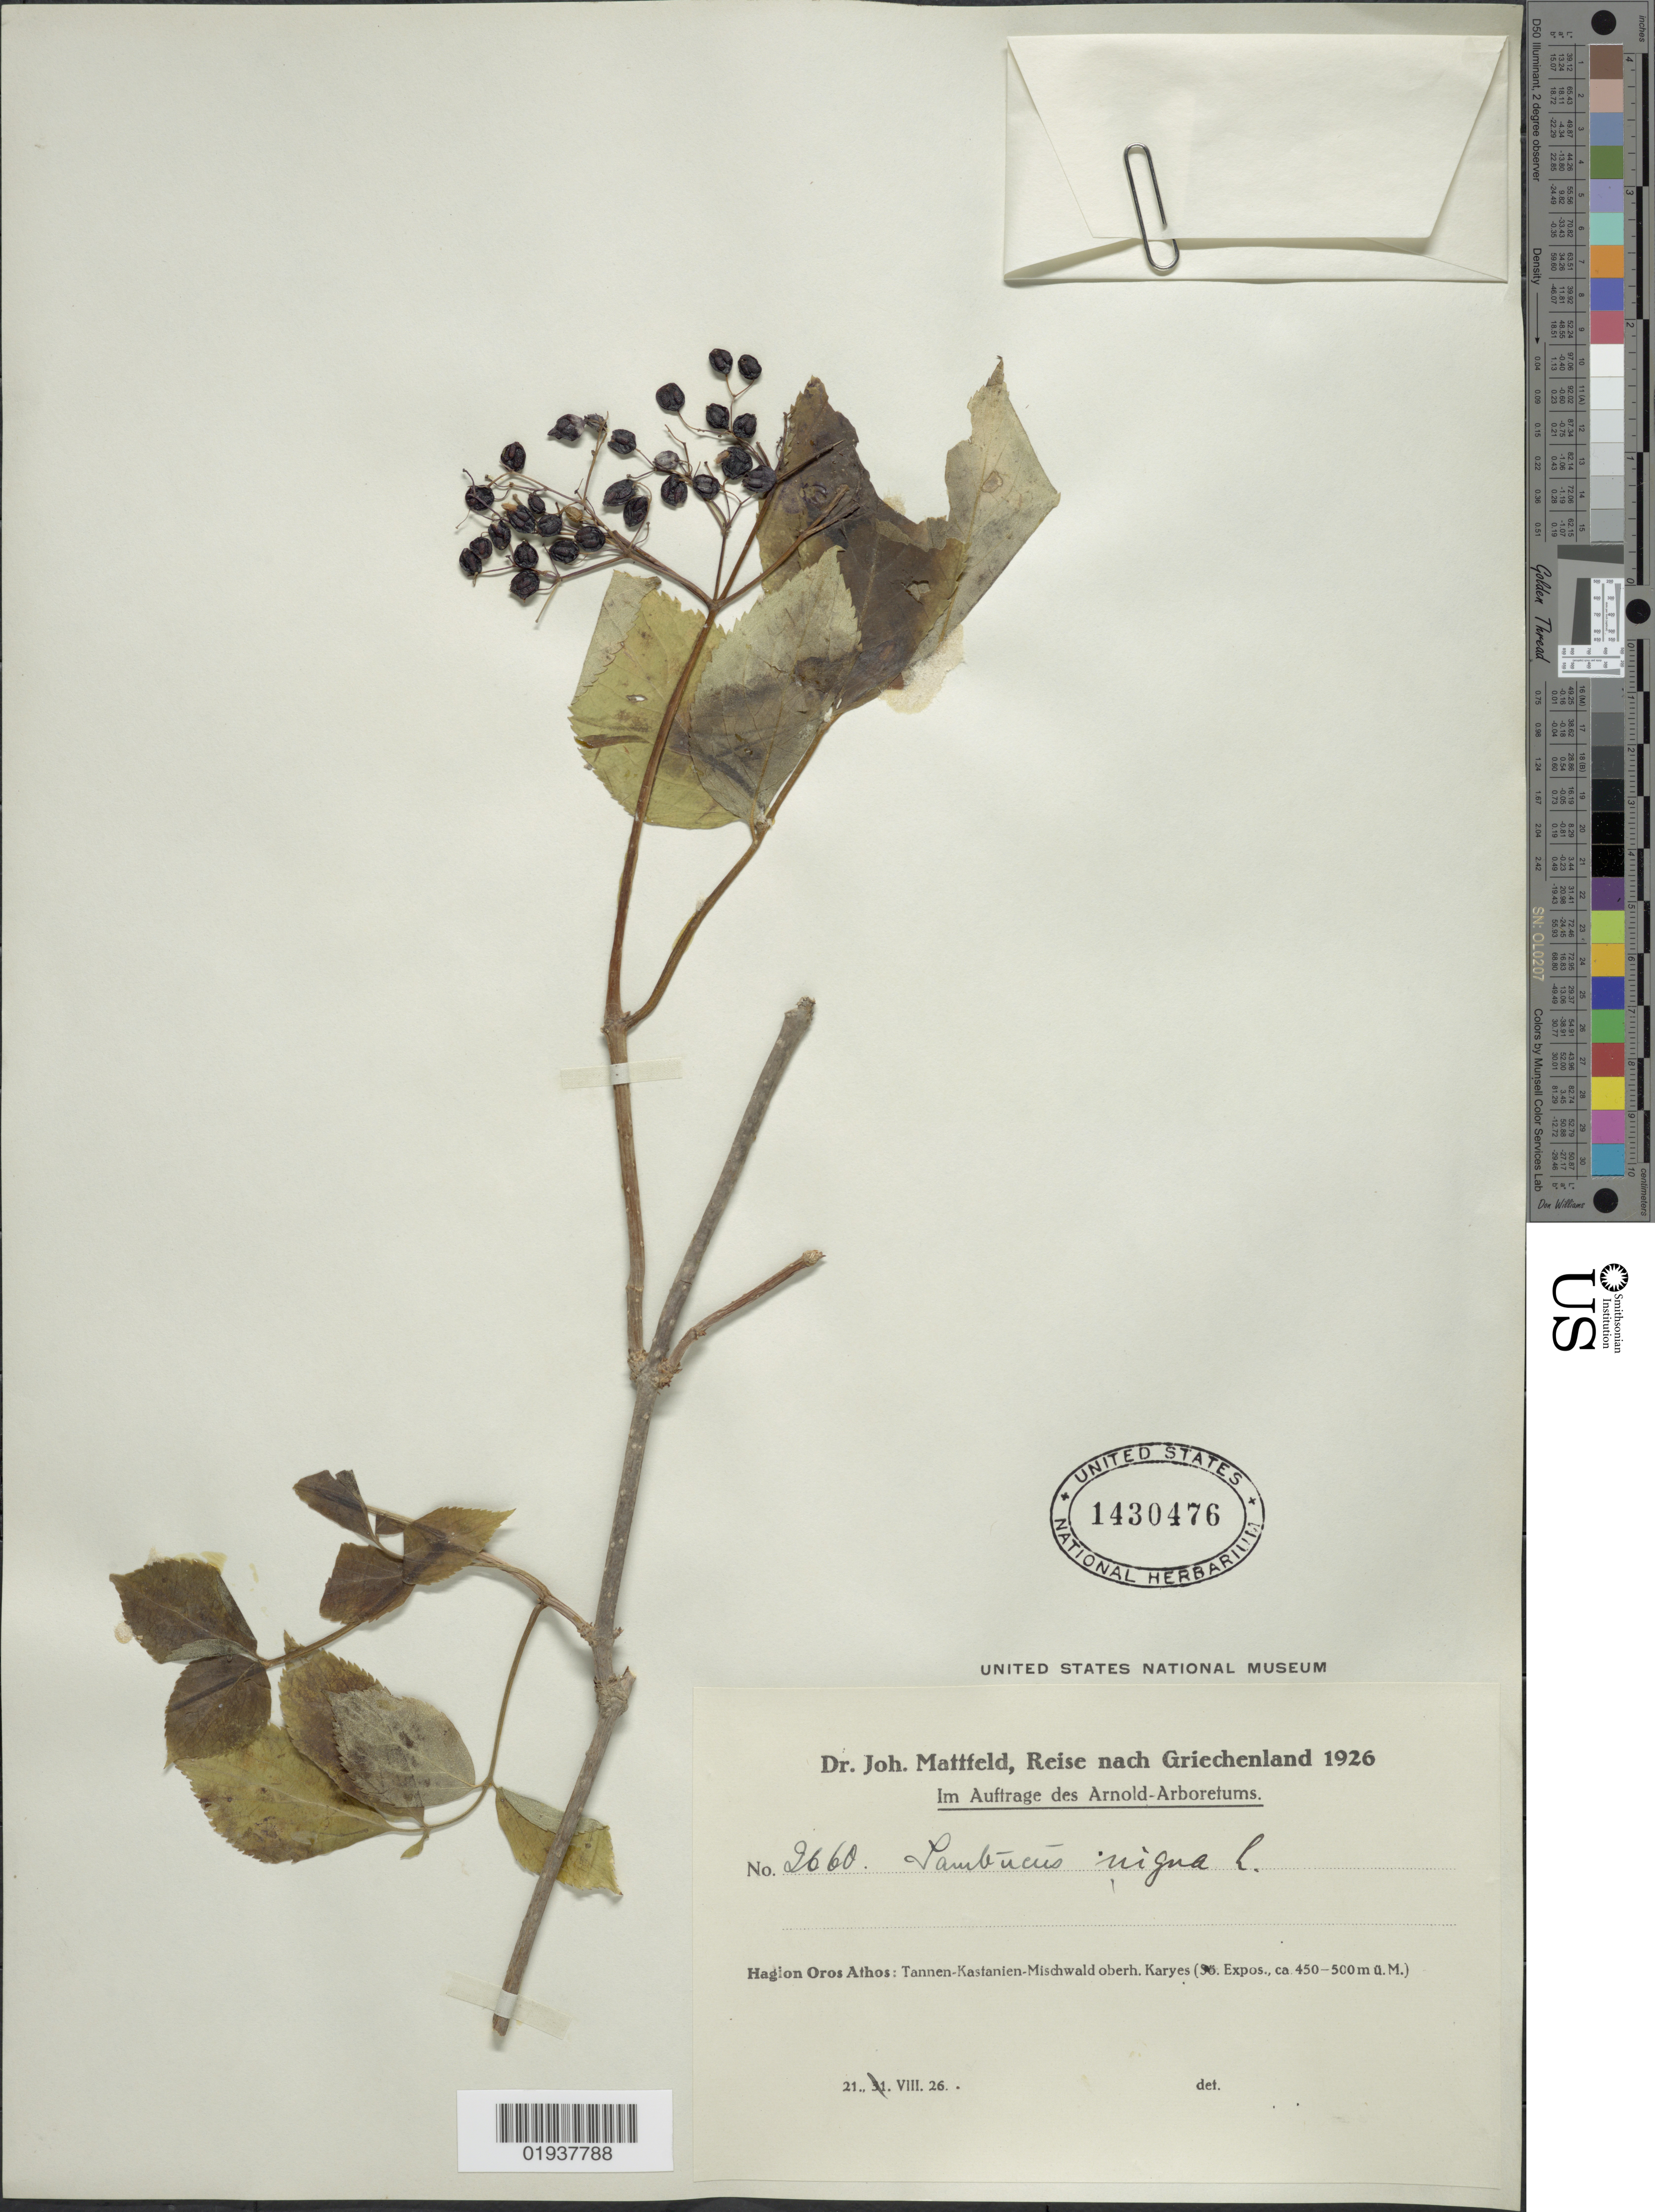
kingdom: Plantae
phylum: Tracheophyta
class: Magnoliopsida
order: Dipsacales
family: Viburnaceae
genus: Sambucus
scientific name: Sambucus nigra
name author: L.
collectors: J. Mattfeld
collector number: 2660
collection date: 1926-08-21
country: Greece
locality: Hagion Oros Athos: Tannen-Kastanien-Mischwald oberh. Karyes.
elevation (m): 450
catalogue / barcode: US 1430476